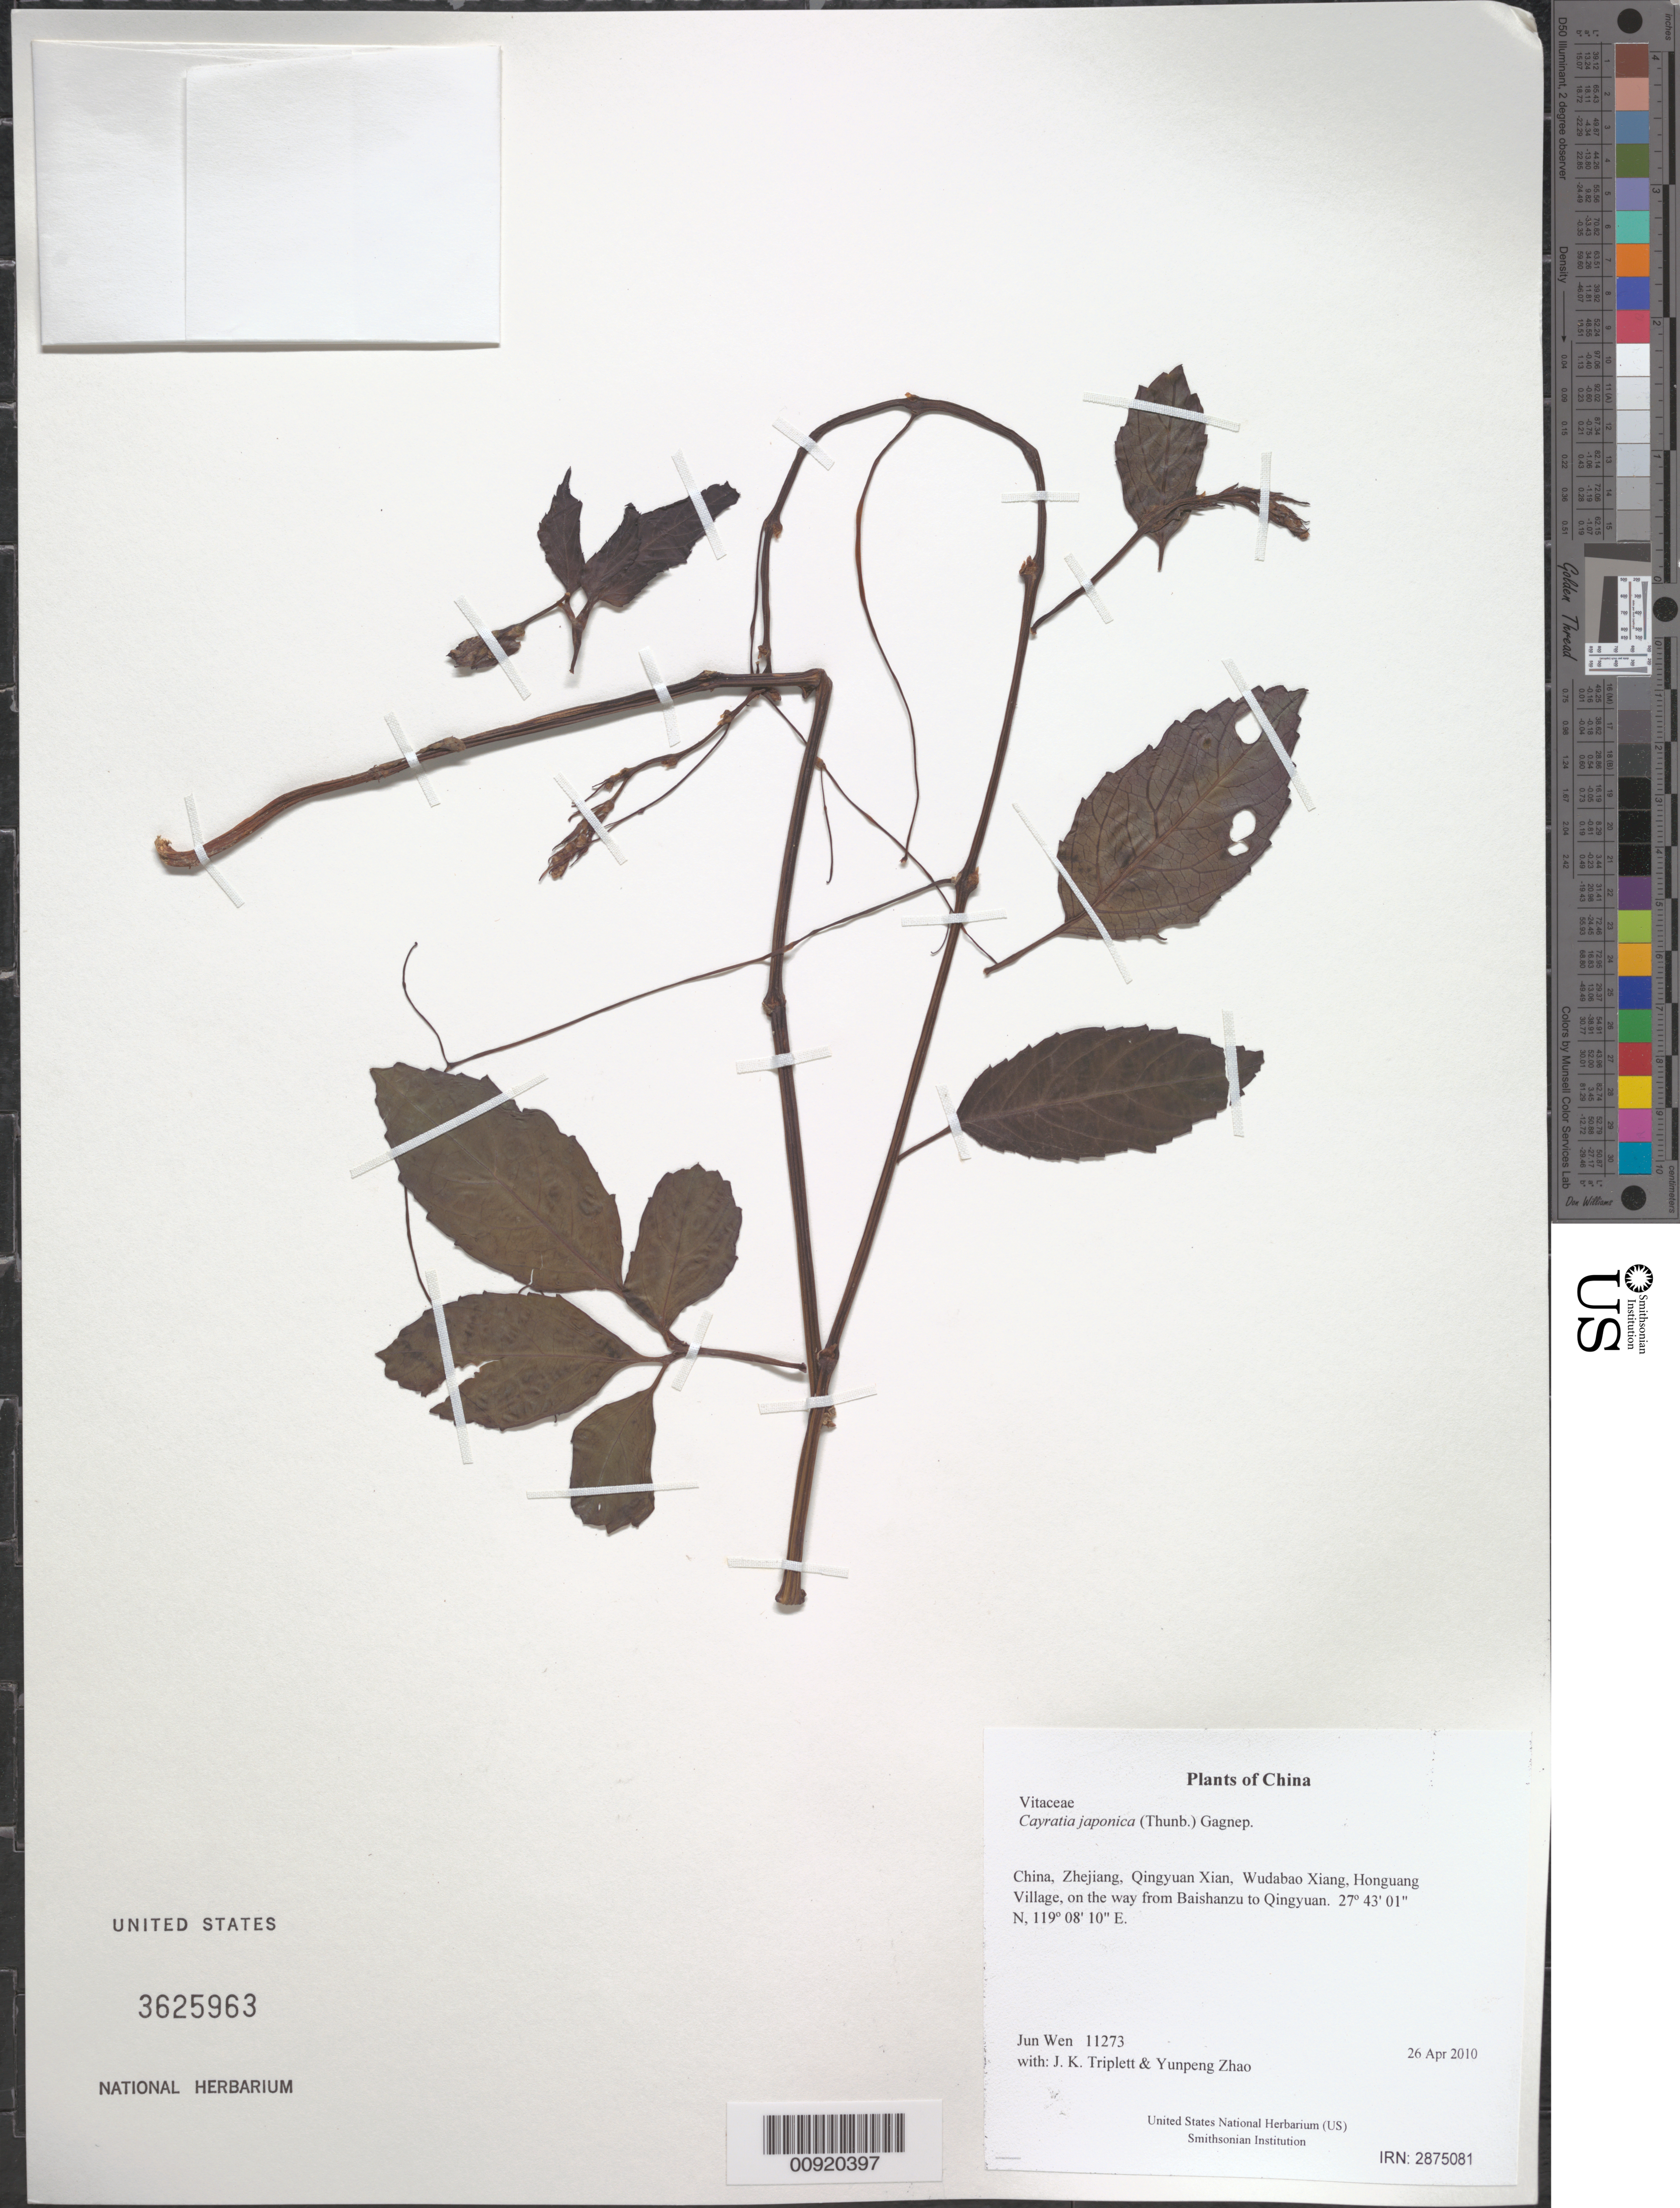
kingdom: Plantae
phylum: Tracheophyta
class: Magnoliopsida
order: Vitales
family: Vitaceae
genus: Causonis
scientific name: Causonis japonica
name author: (Thunb.) Raf.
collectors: J. Wen, J. K. Triplett & Yunpeng Zhao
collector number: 11273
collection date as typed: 26 Apr 2010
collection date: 2010-04-26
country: China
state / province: Zhejiang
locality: Qingyuan Xian, Wudabao Xiang, Honguang Village, on the way from Baishanzu to Qingyuan.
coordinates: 27 43.016 N, 119 08.169 E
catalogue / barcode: US 3625963